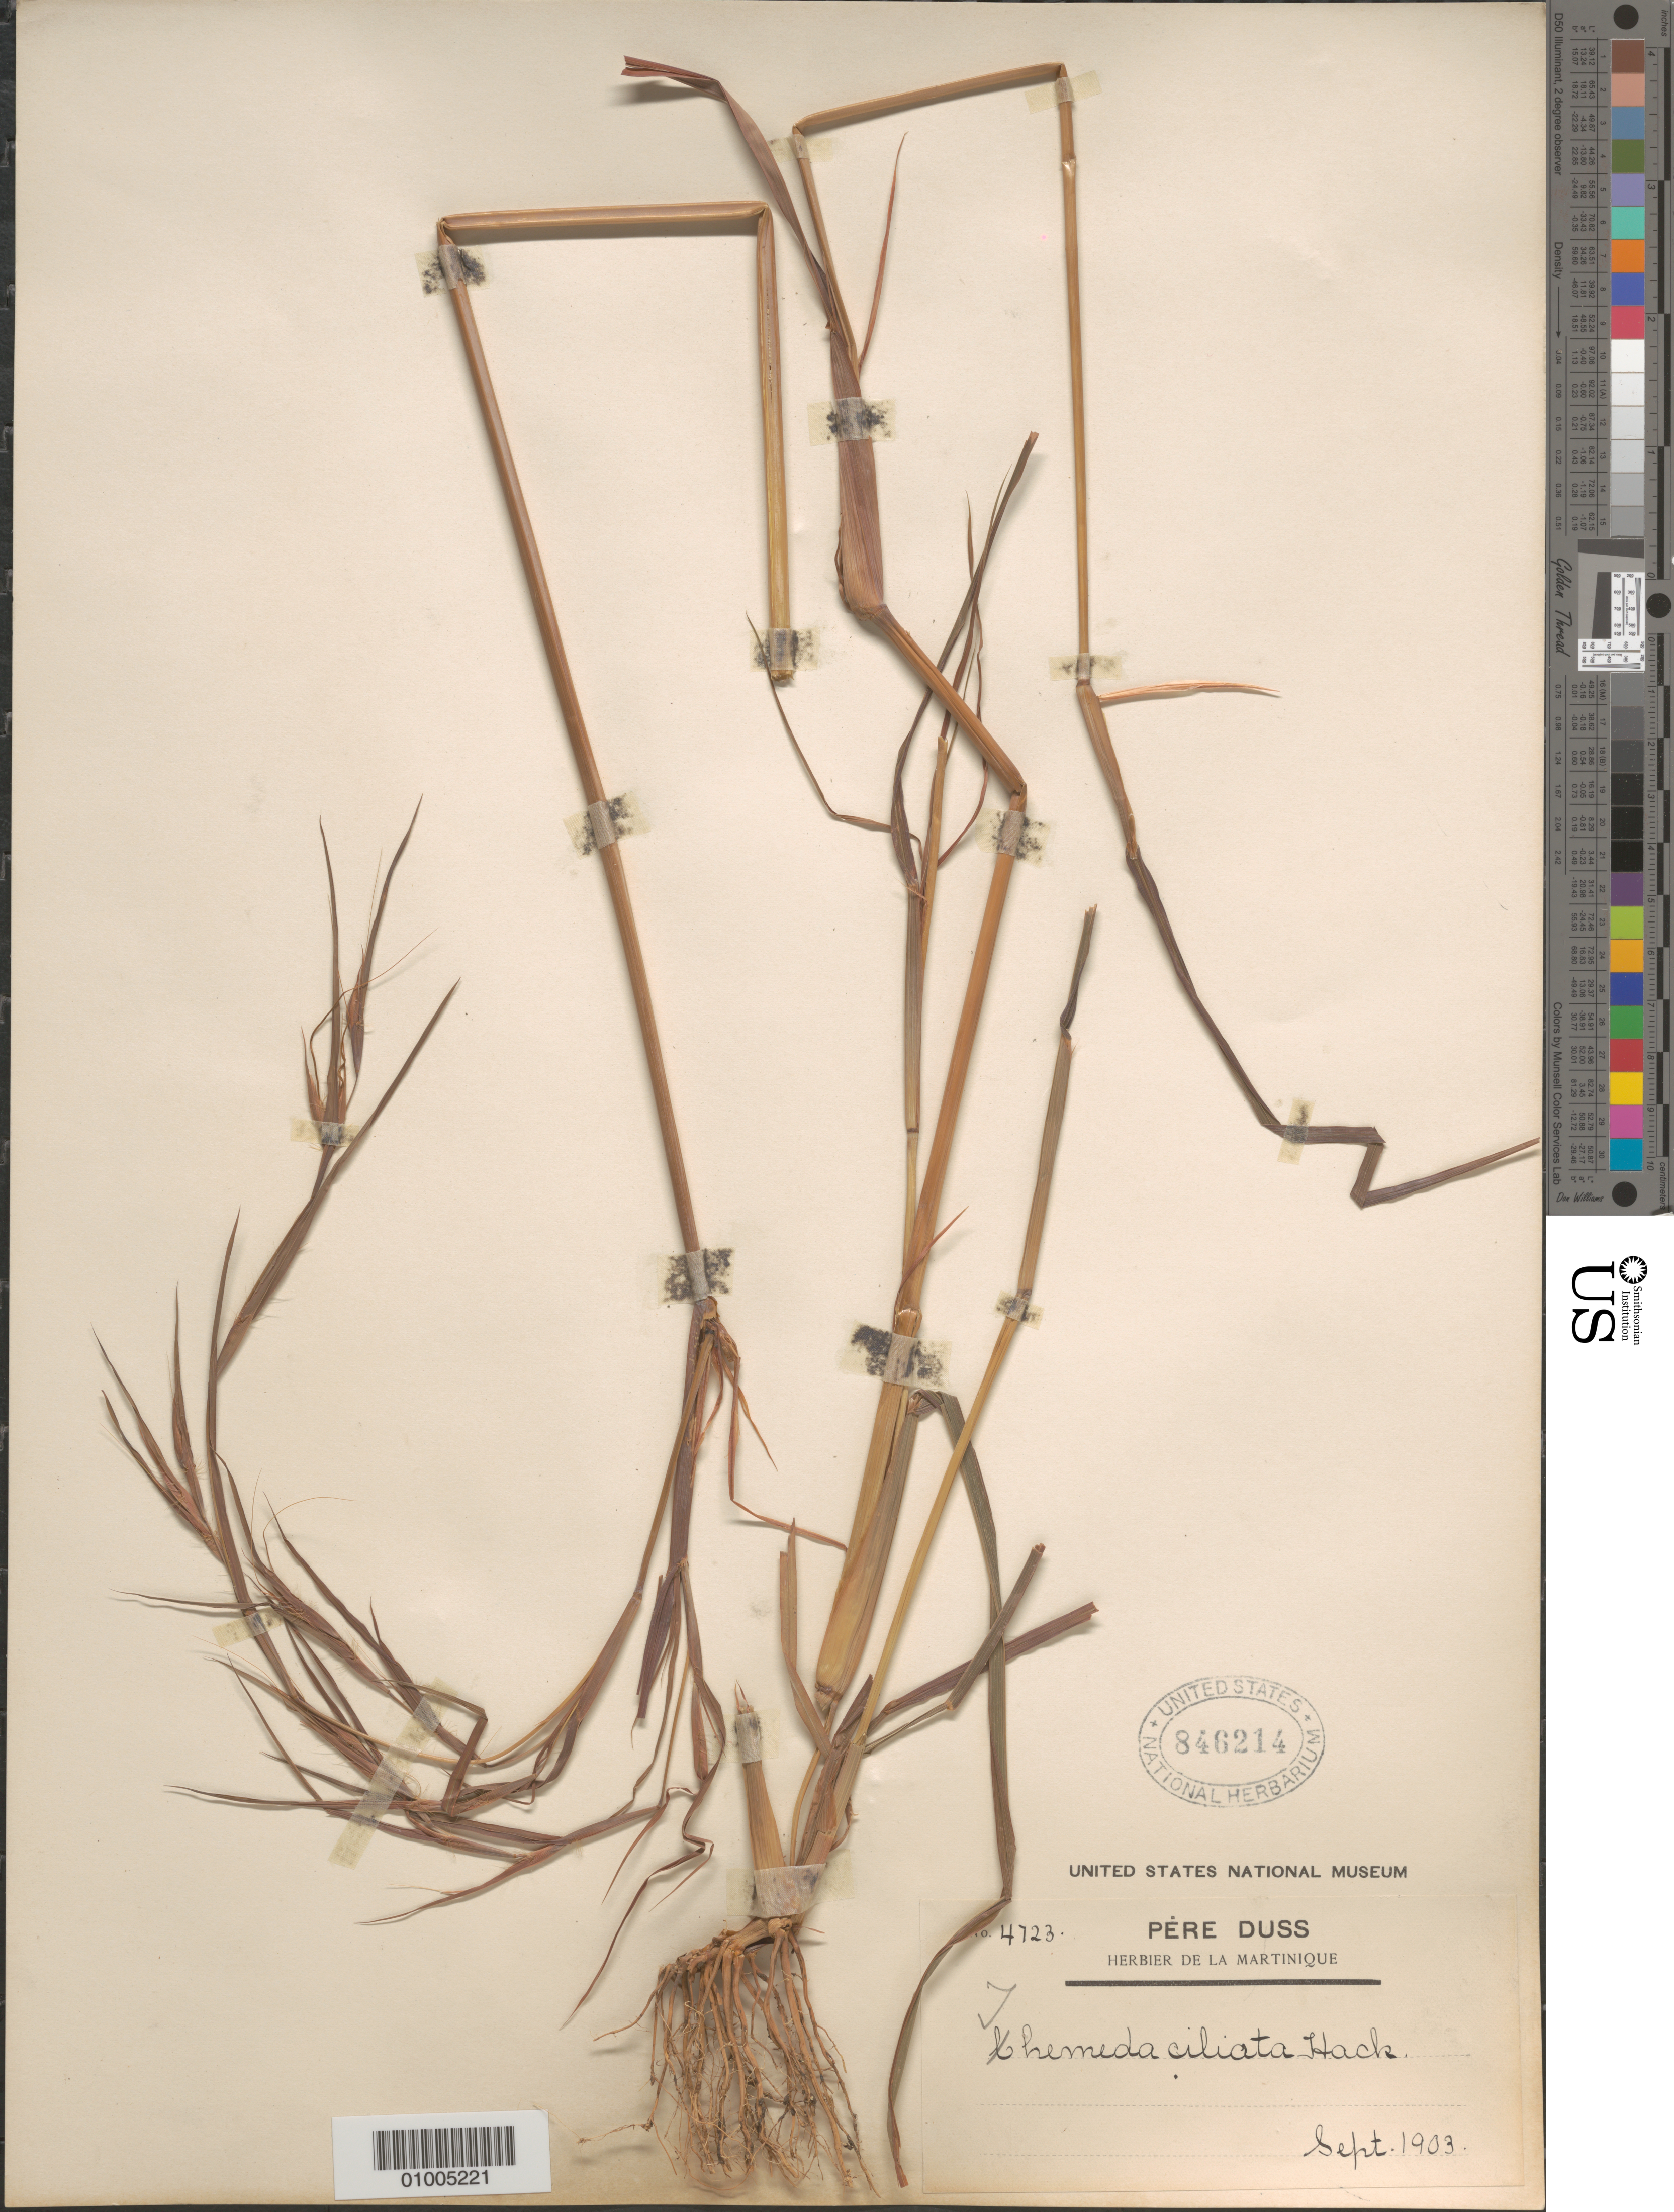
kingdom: Plantae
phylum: Tracheophyta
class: Liliopsida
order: Poales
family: Poaceae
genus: Themeda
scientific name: Themeda quadrivalvis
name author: (L.) Kuntze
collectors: Père Duss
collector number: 4723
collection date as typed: Sep 1903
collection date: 1903-09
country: Martinique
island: Martinique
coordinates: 0 N, 0 E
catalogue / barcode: US 846214